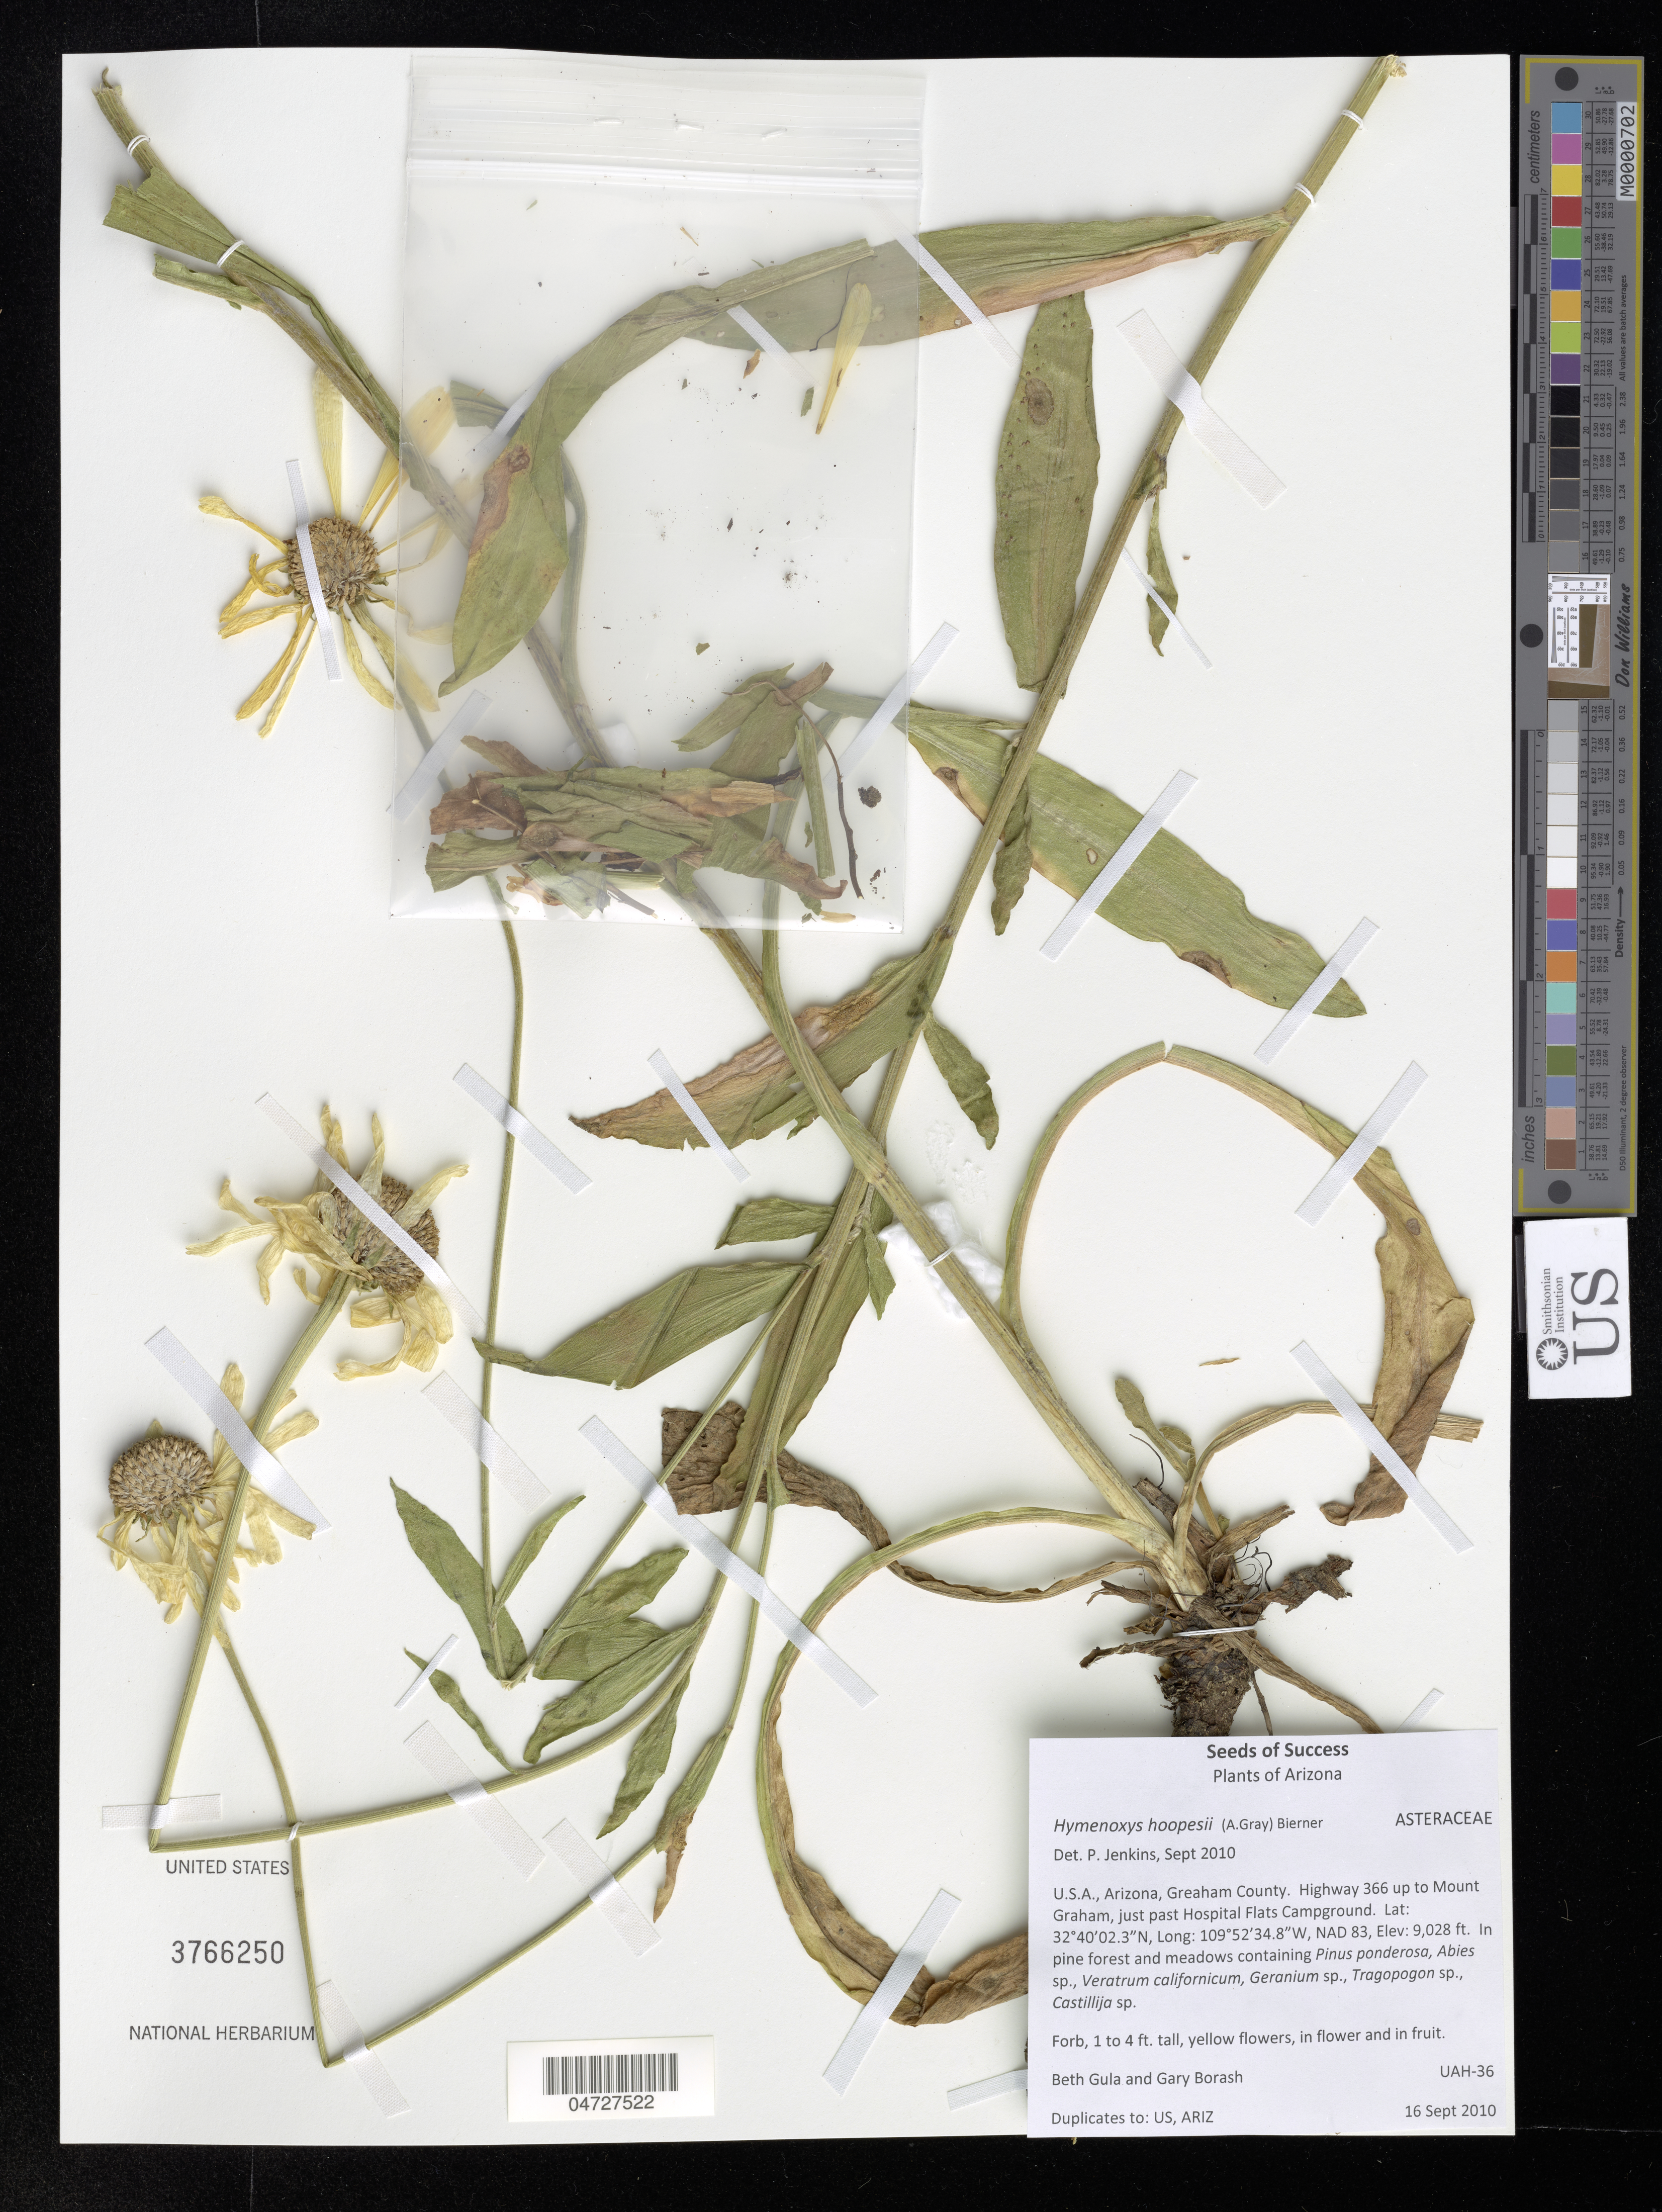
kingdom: Plantae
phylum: Tracheophyta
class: Magnoliopsida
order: Asterales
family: Asteraceae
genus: Hymenoxys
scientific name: Hymenoxys hoopesii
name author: (A. Gray) Bierner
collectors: B. Gula & G. Borash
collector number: UAH-36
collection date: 2010-09-16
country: United States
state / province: Arizona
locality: Greaham County. Highway 366 up to Mount Graham, just past Hospital Flats Campground.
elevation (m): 2752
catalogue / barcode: US 3766250